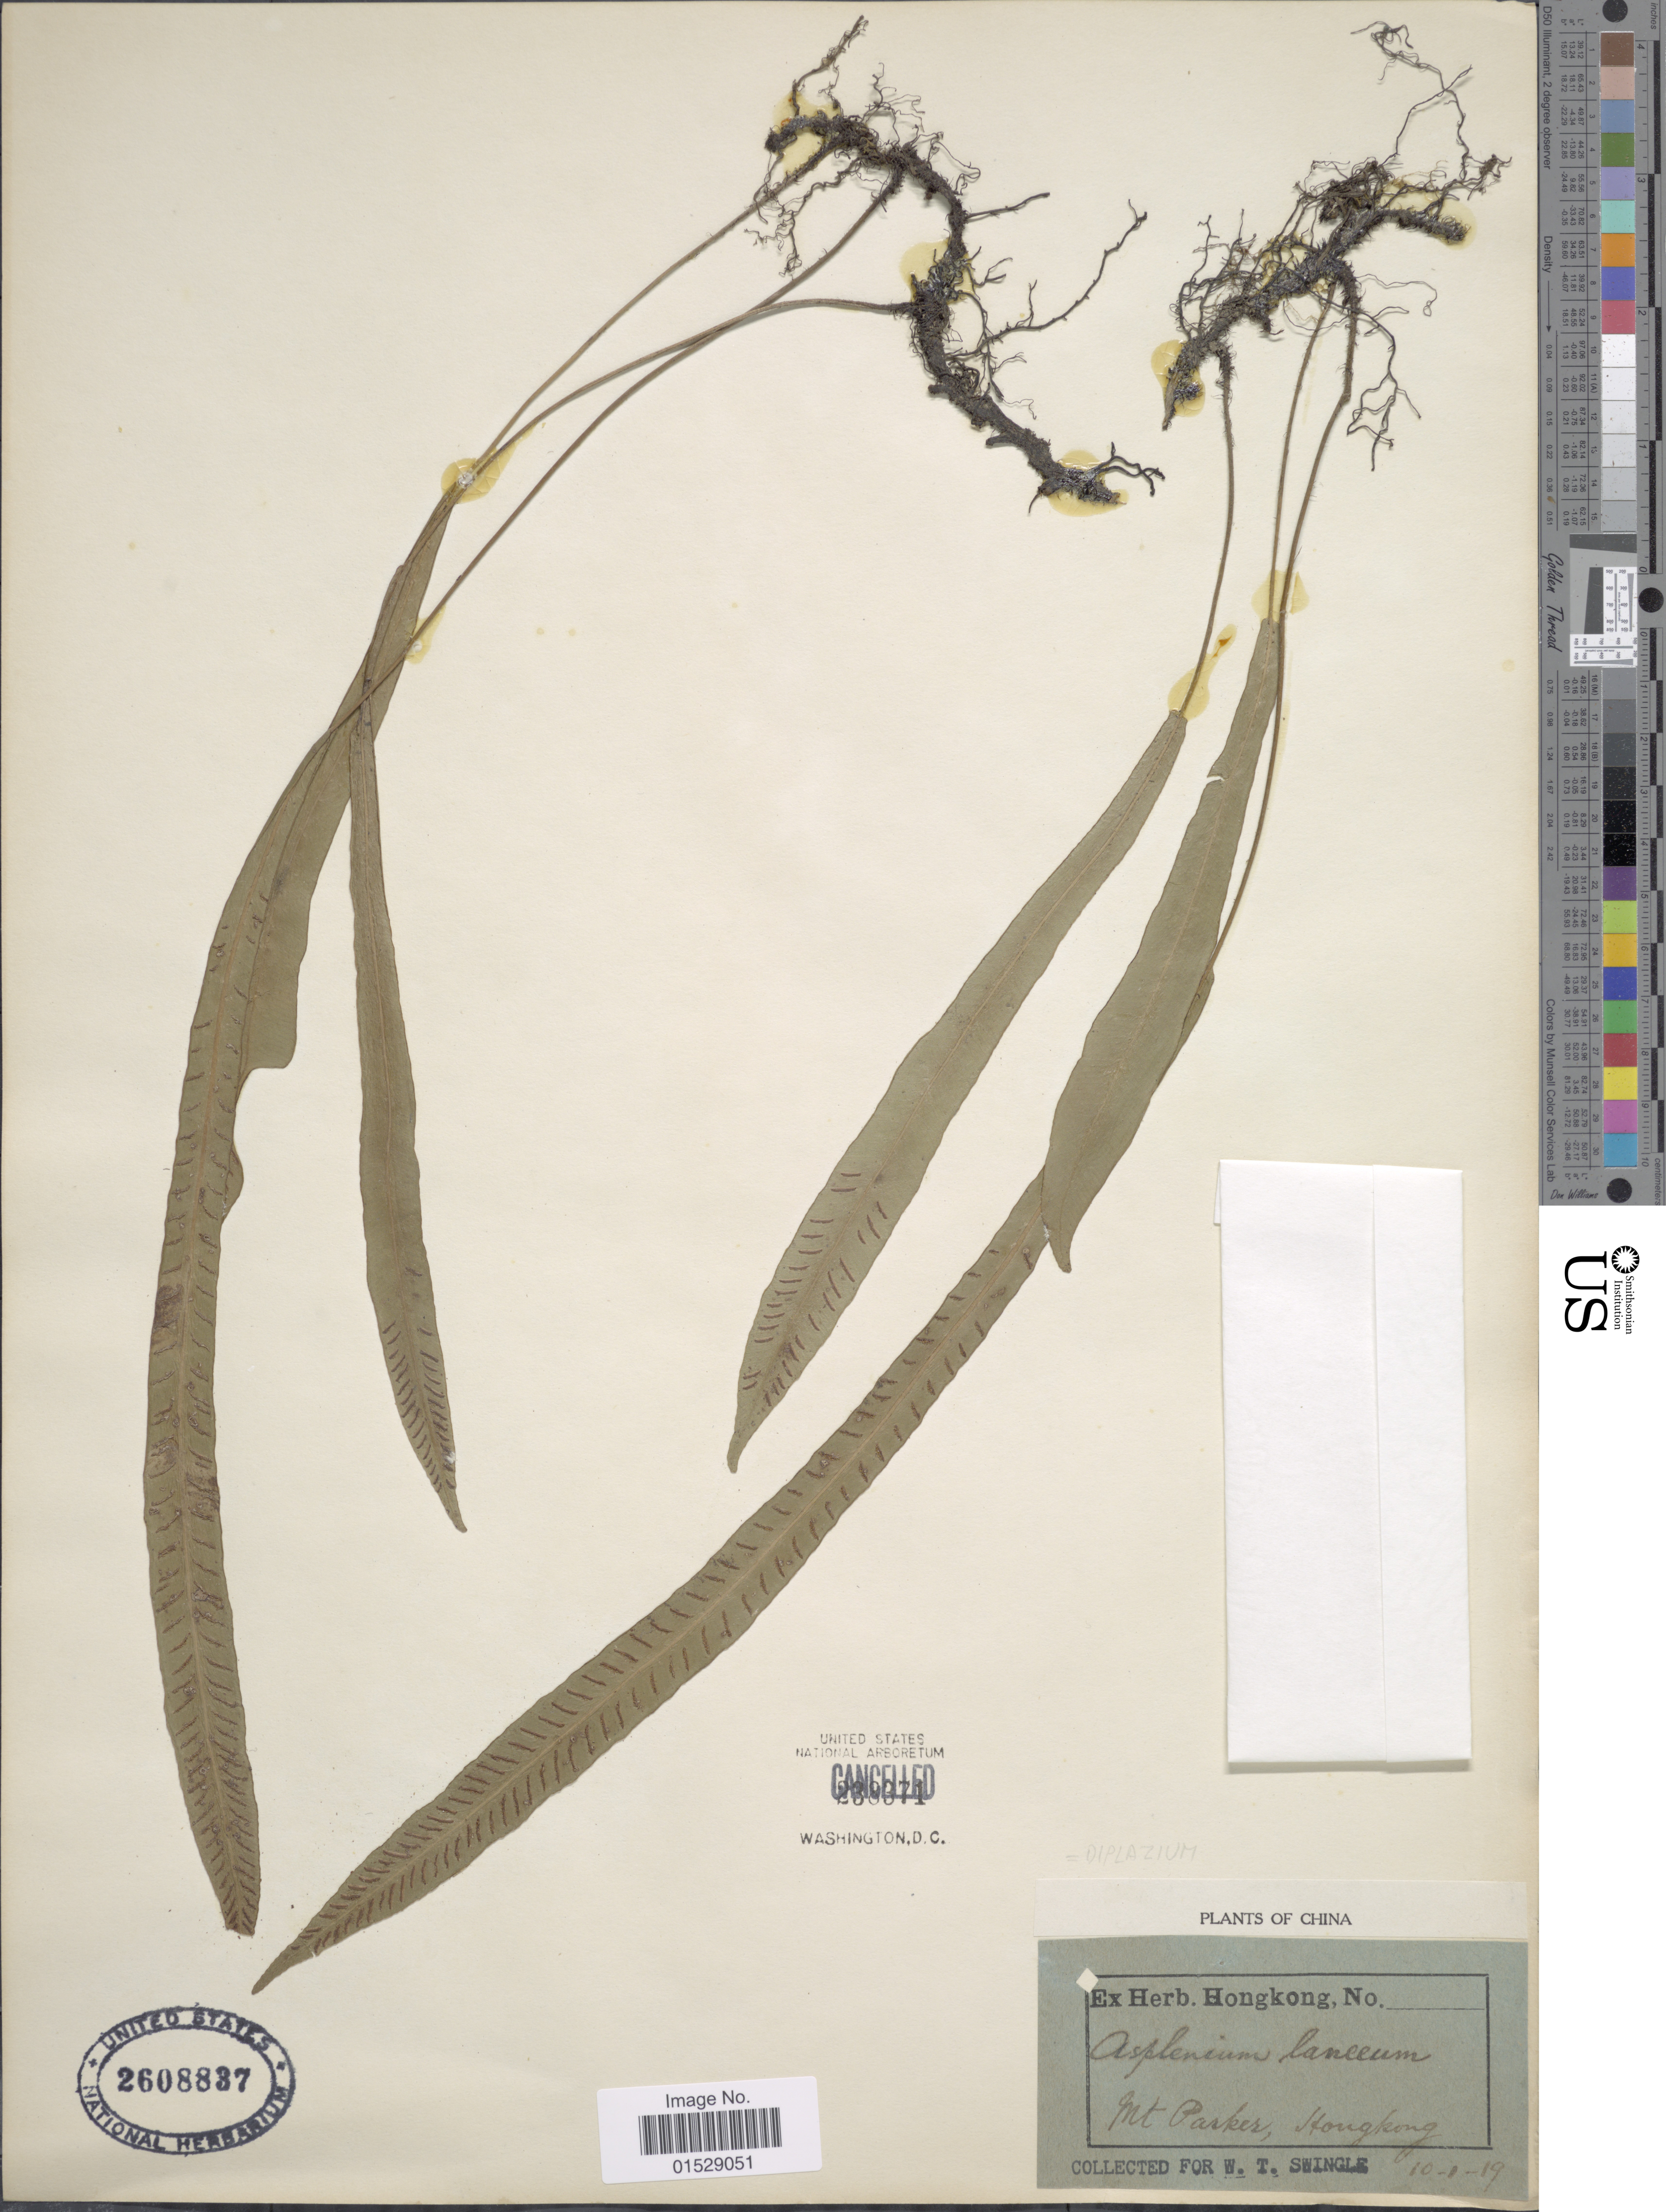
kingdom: Plantae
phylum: Tracheophyta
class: Polypodiopsida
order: Polypodiales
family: Athyriaceae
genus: Deparia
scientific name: Deparia lancea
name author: (Thunb.) Fraser-Jenk.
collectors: W. T. Swingle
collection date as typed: Transcribed d/m/y: 10/1/19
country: China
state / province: Hong Kong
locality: Mt. Parker, Hongkong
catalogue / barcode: US 2608837